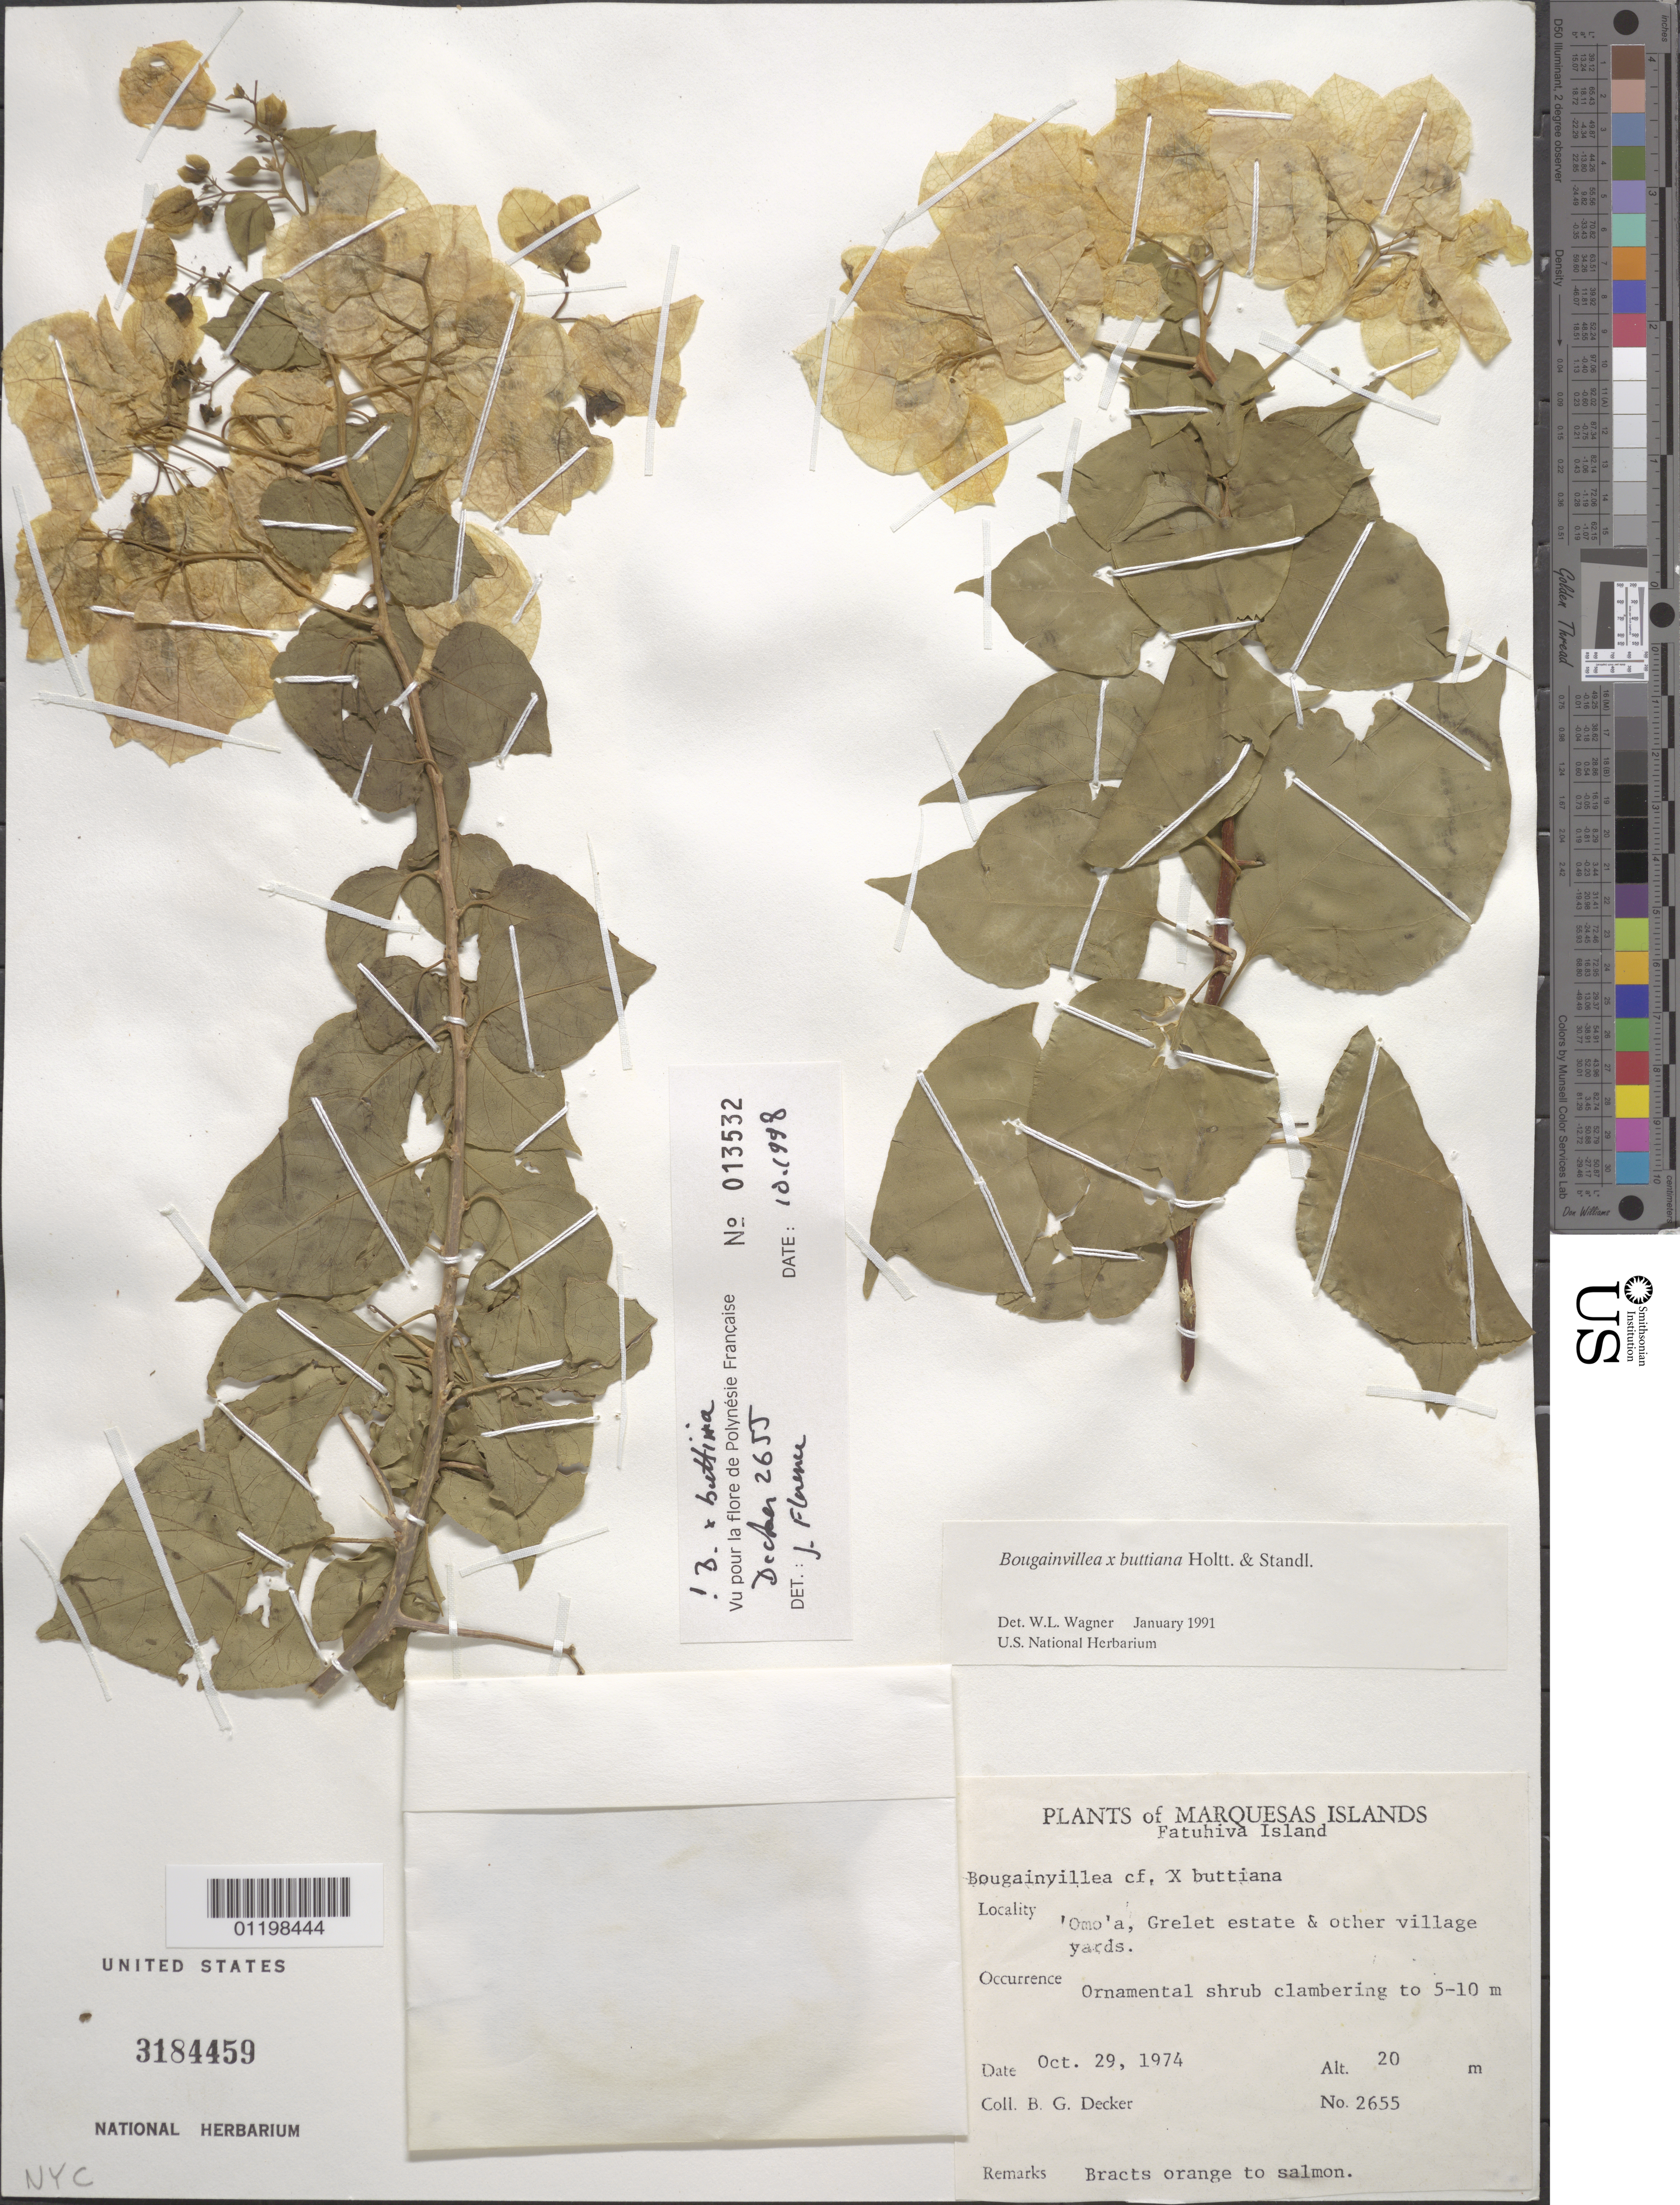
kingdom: Plantae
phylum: Tracheophyta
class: Magnoliopsida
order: Caryophyllales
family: Nyctaginaceae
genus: Bougainvillea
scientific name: Bougainvillea x buttiana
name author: Holttum & Standl.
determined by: Wagner, W. L., (BOT), Smithsonian Institution - National Museum of Natural History (UNITED STATES)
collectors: B. G. Decker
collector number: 2655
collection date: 1974-10-29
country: French Polynesia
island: Fatu Hiva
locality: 'Omo'a, Grelet Estate and other village yards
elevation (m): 20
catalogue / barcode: US 3184459